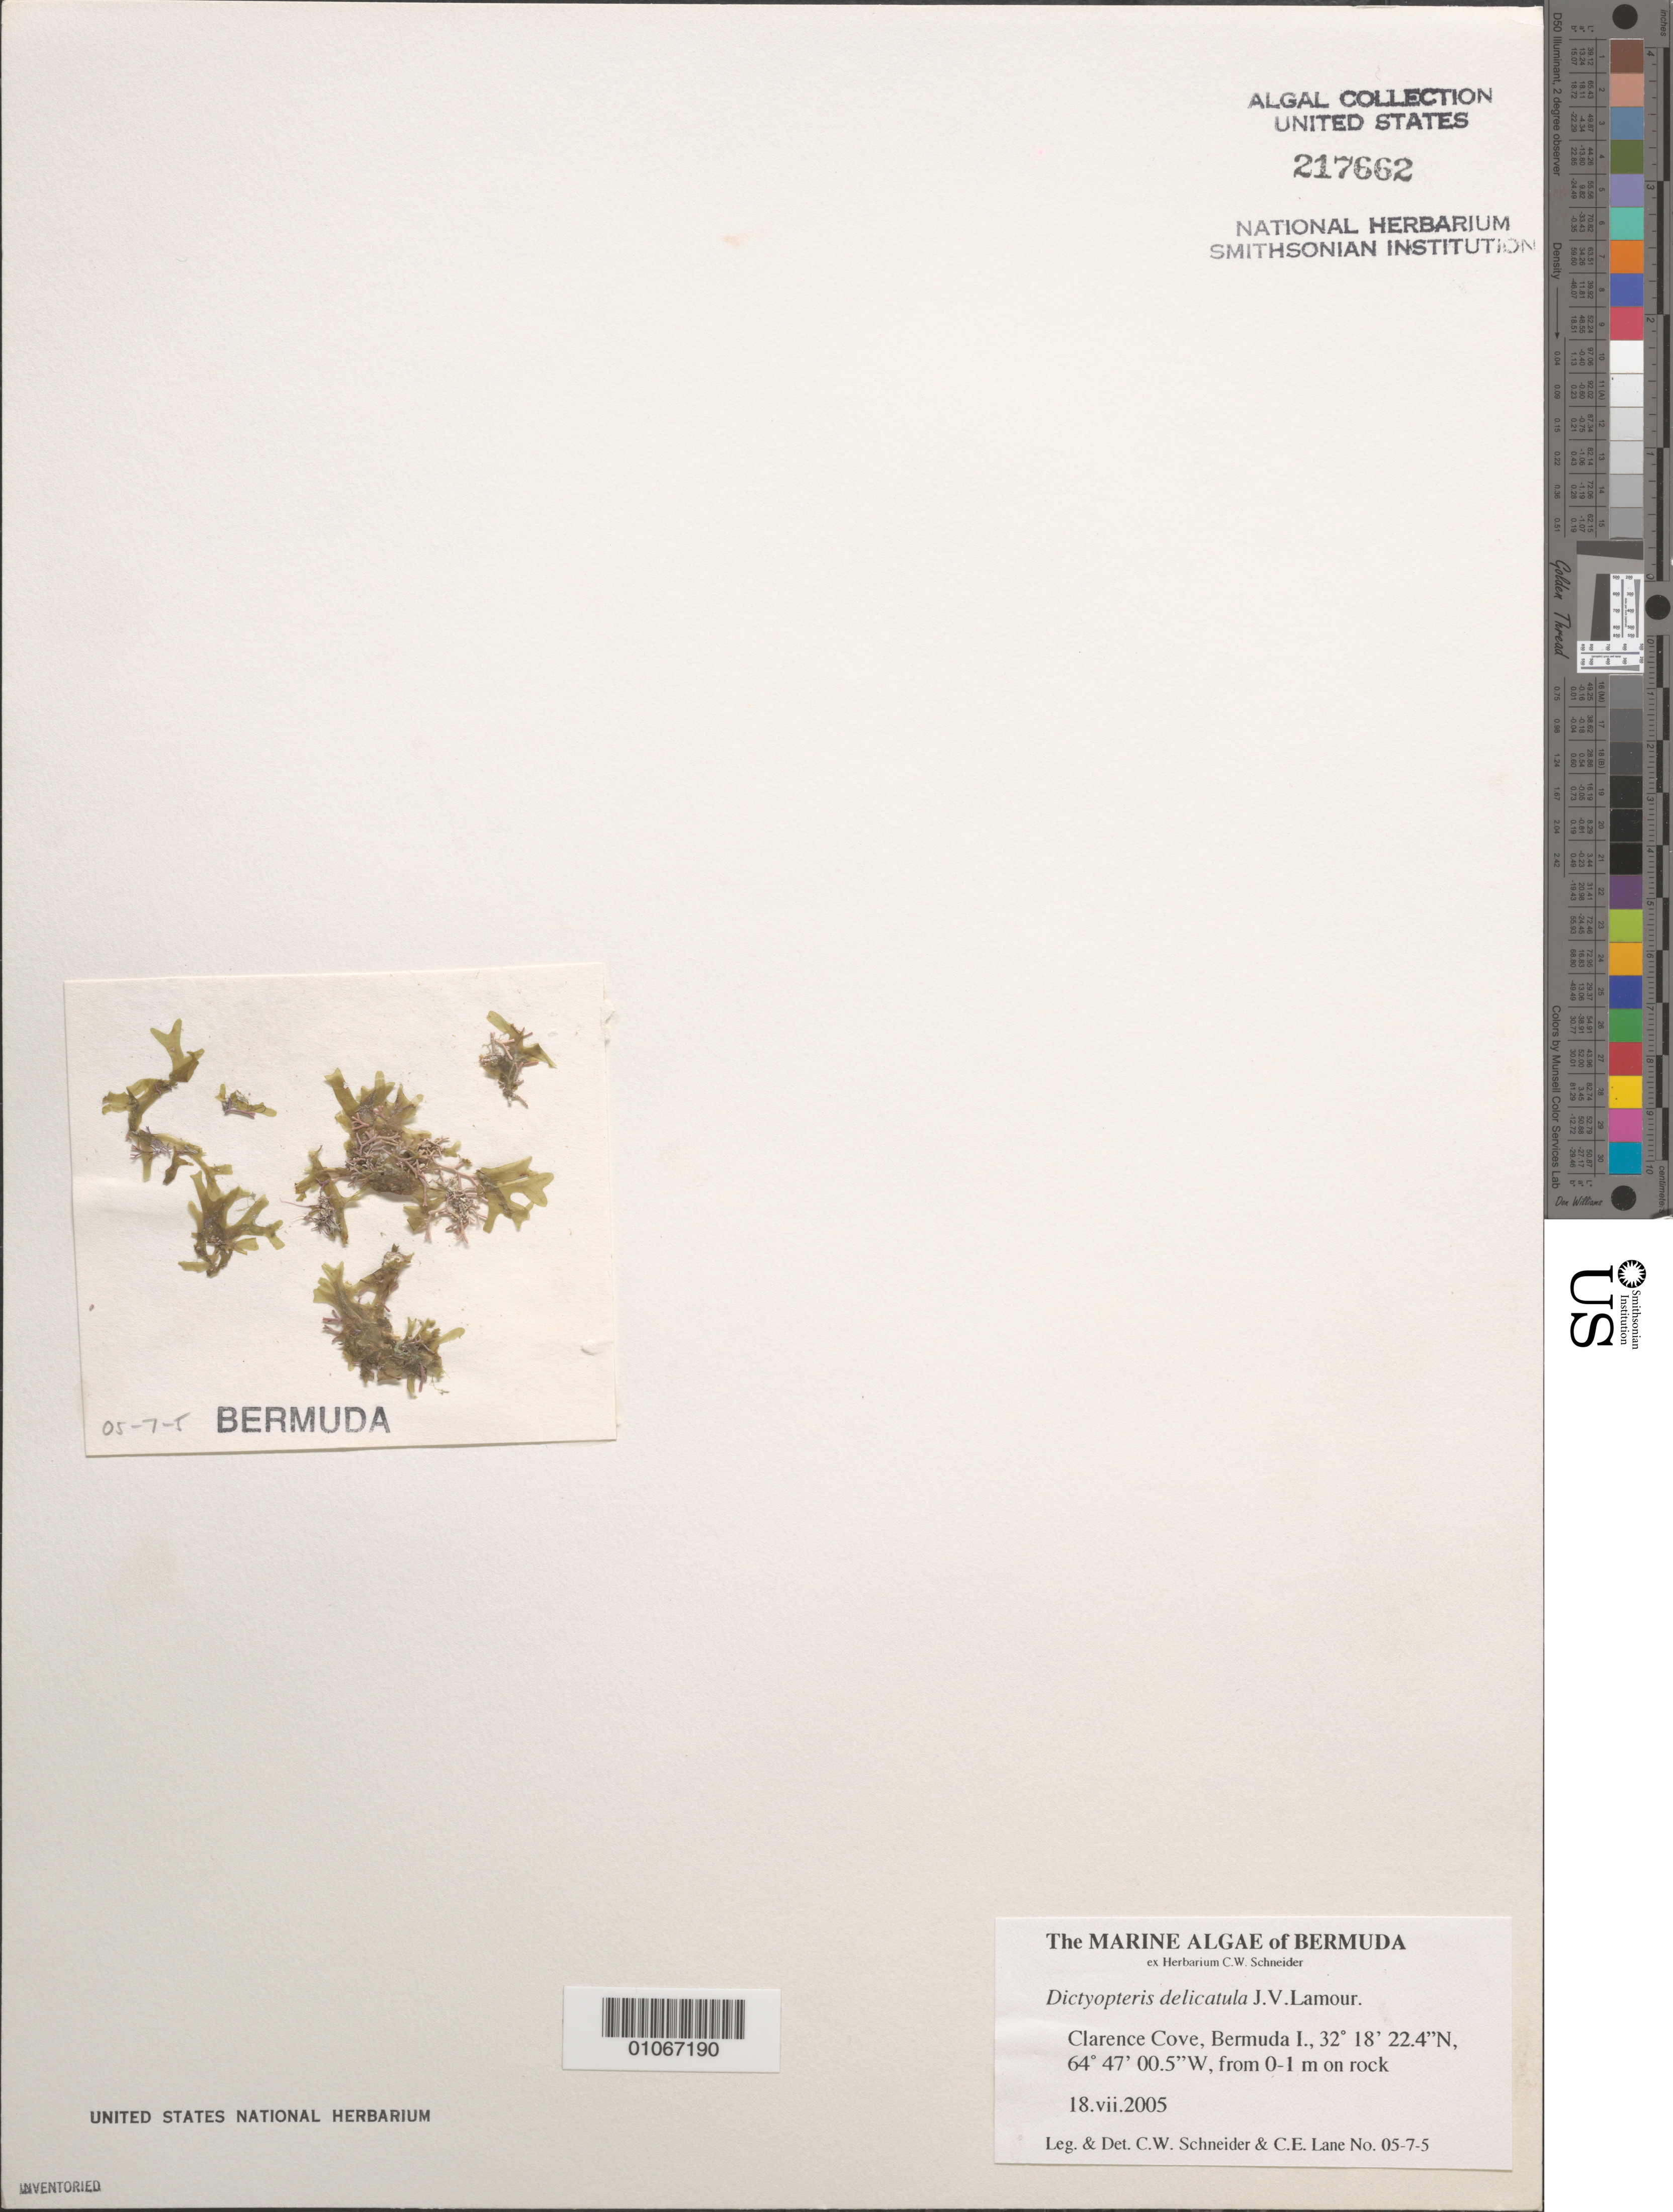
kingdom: Chromista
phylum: Ochrophyta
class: Phaeophyceae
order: Dictyotales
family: Dictyotaceae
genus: Dictyopteris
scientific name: Dictyopteris delicatula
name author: J.V.Lamouroux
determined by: Schneider, C. W.; Lane, C. E.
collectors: C. W. Schneider & C. E. Lane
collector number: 05-7-5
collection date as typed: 18 Jul 2005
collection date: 2005-07-18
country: Bermuda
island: Bermuda Island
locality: Clarence Cove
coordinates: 32 18'22.4"N, 64 47'00.5"W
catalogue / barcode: US 217662